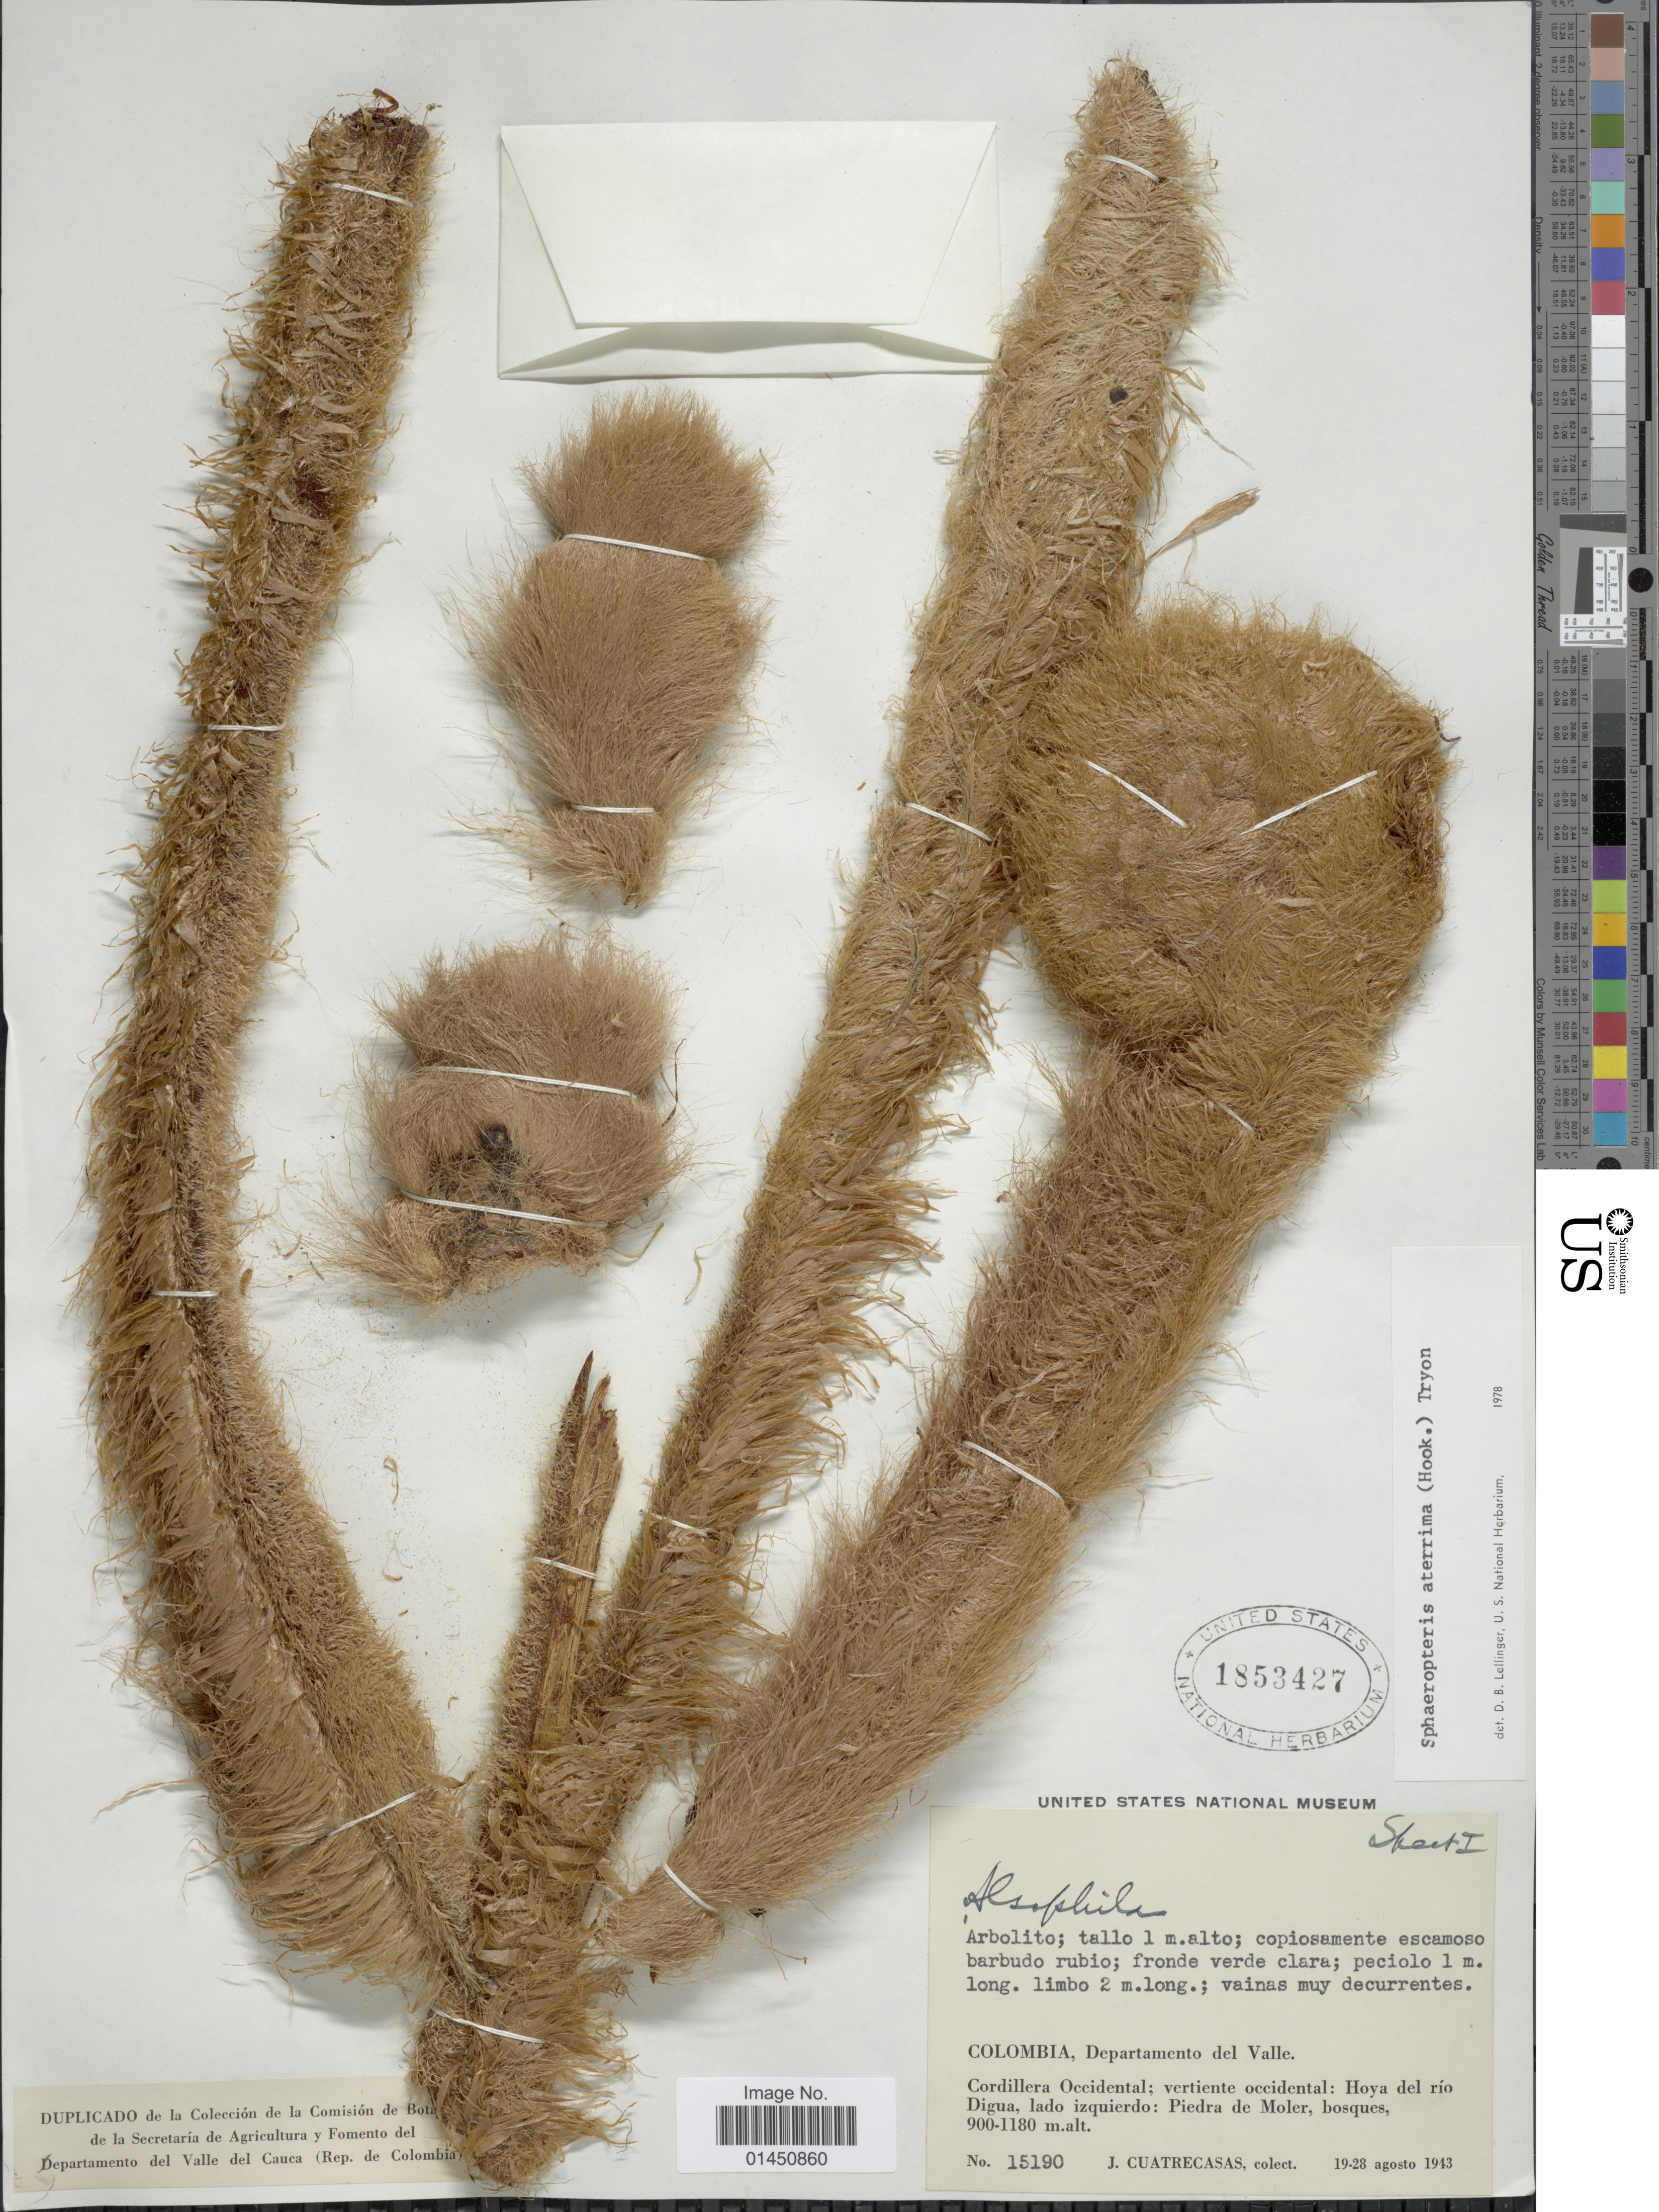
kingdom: Plantae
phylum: Tracheophyta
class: Polypodiopsida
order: Cyatheales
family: Cyatheaceae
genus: Cyathea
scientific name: Cyathea aterrima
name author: (Hook. ex Hook. & Baker) Domin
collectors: J. Cuatrecasas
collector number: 15190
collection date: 1943-08-19/1943-08-28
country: Colombia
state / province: Valle del Cauca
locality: Cordillera Occidental; vertiente occidental: Hoya del rio Digua, lado izquierdo: Piedra de Moler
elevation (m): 900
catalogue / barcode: US 1853427